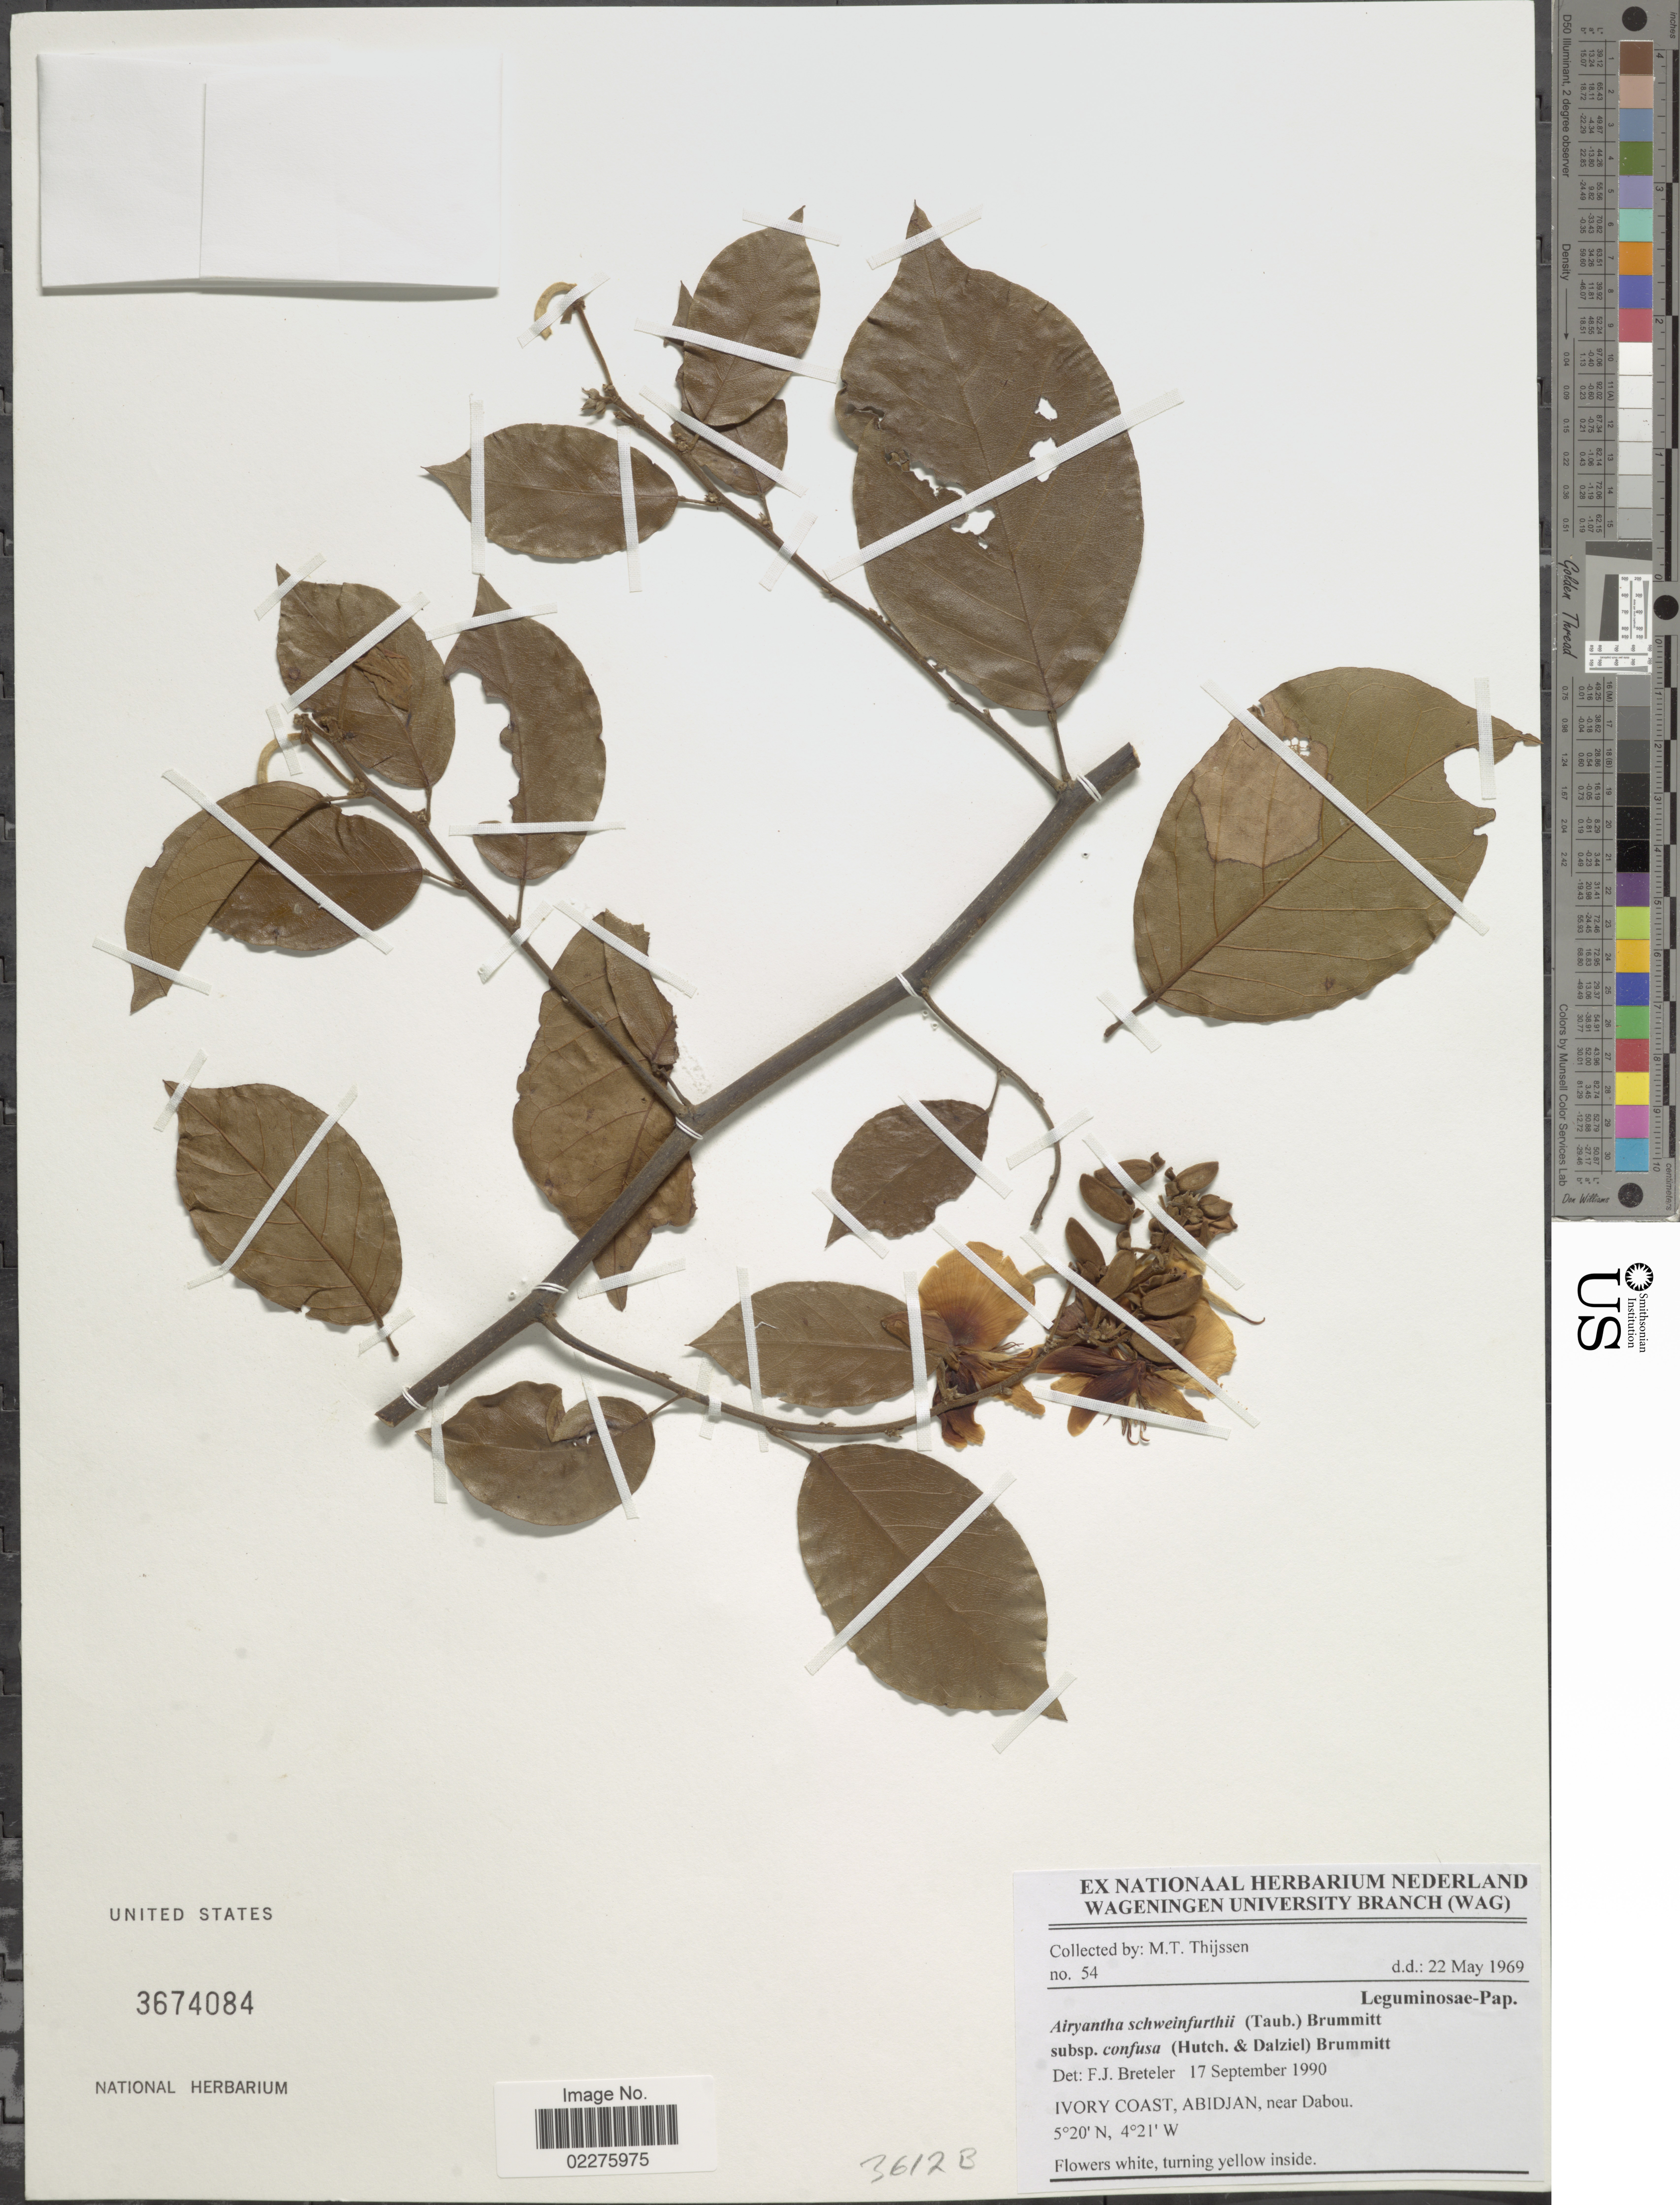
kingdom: Plantae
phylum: Tracheophyta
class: Magnoliopsida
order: Fabales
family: Fabaceae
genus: Airyantha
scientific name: Airyantha schweinfurthii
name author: (Taub.) Brummitt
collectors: M. Thijssen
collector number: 54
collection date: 1969-05-22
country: Ivory Coast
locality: Abidjan, near Dabou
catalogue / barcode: US 3674084